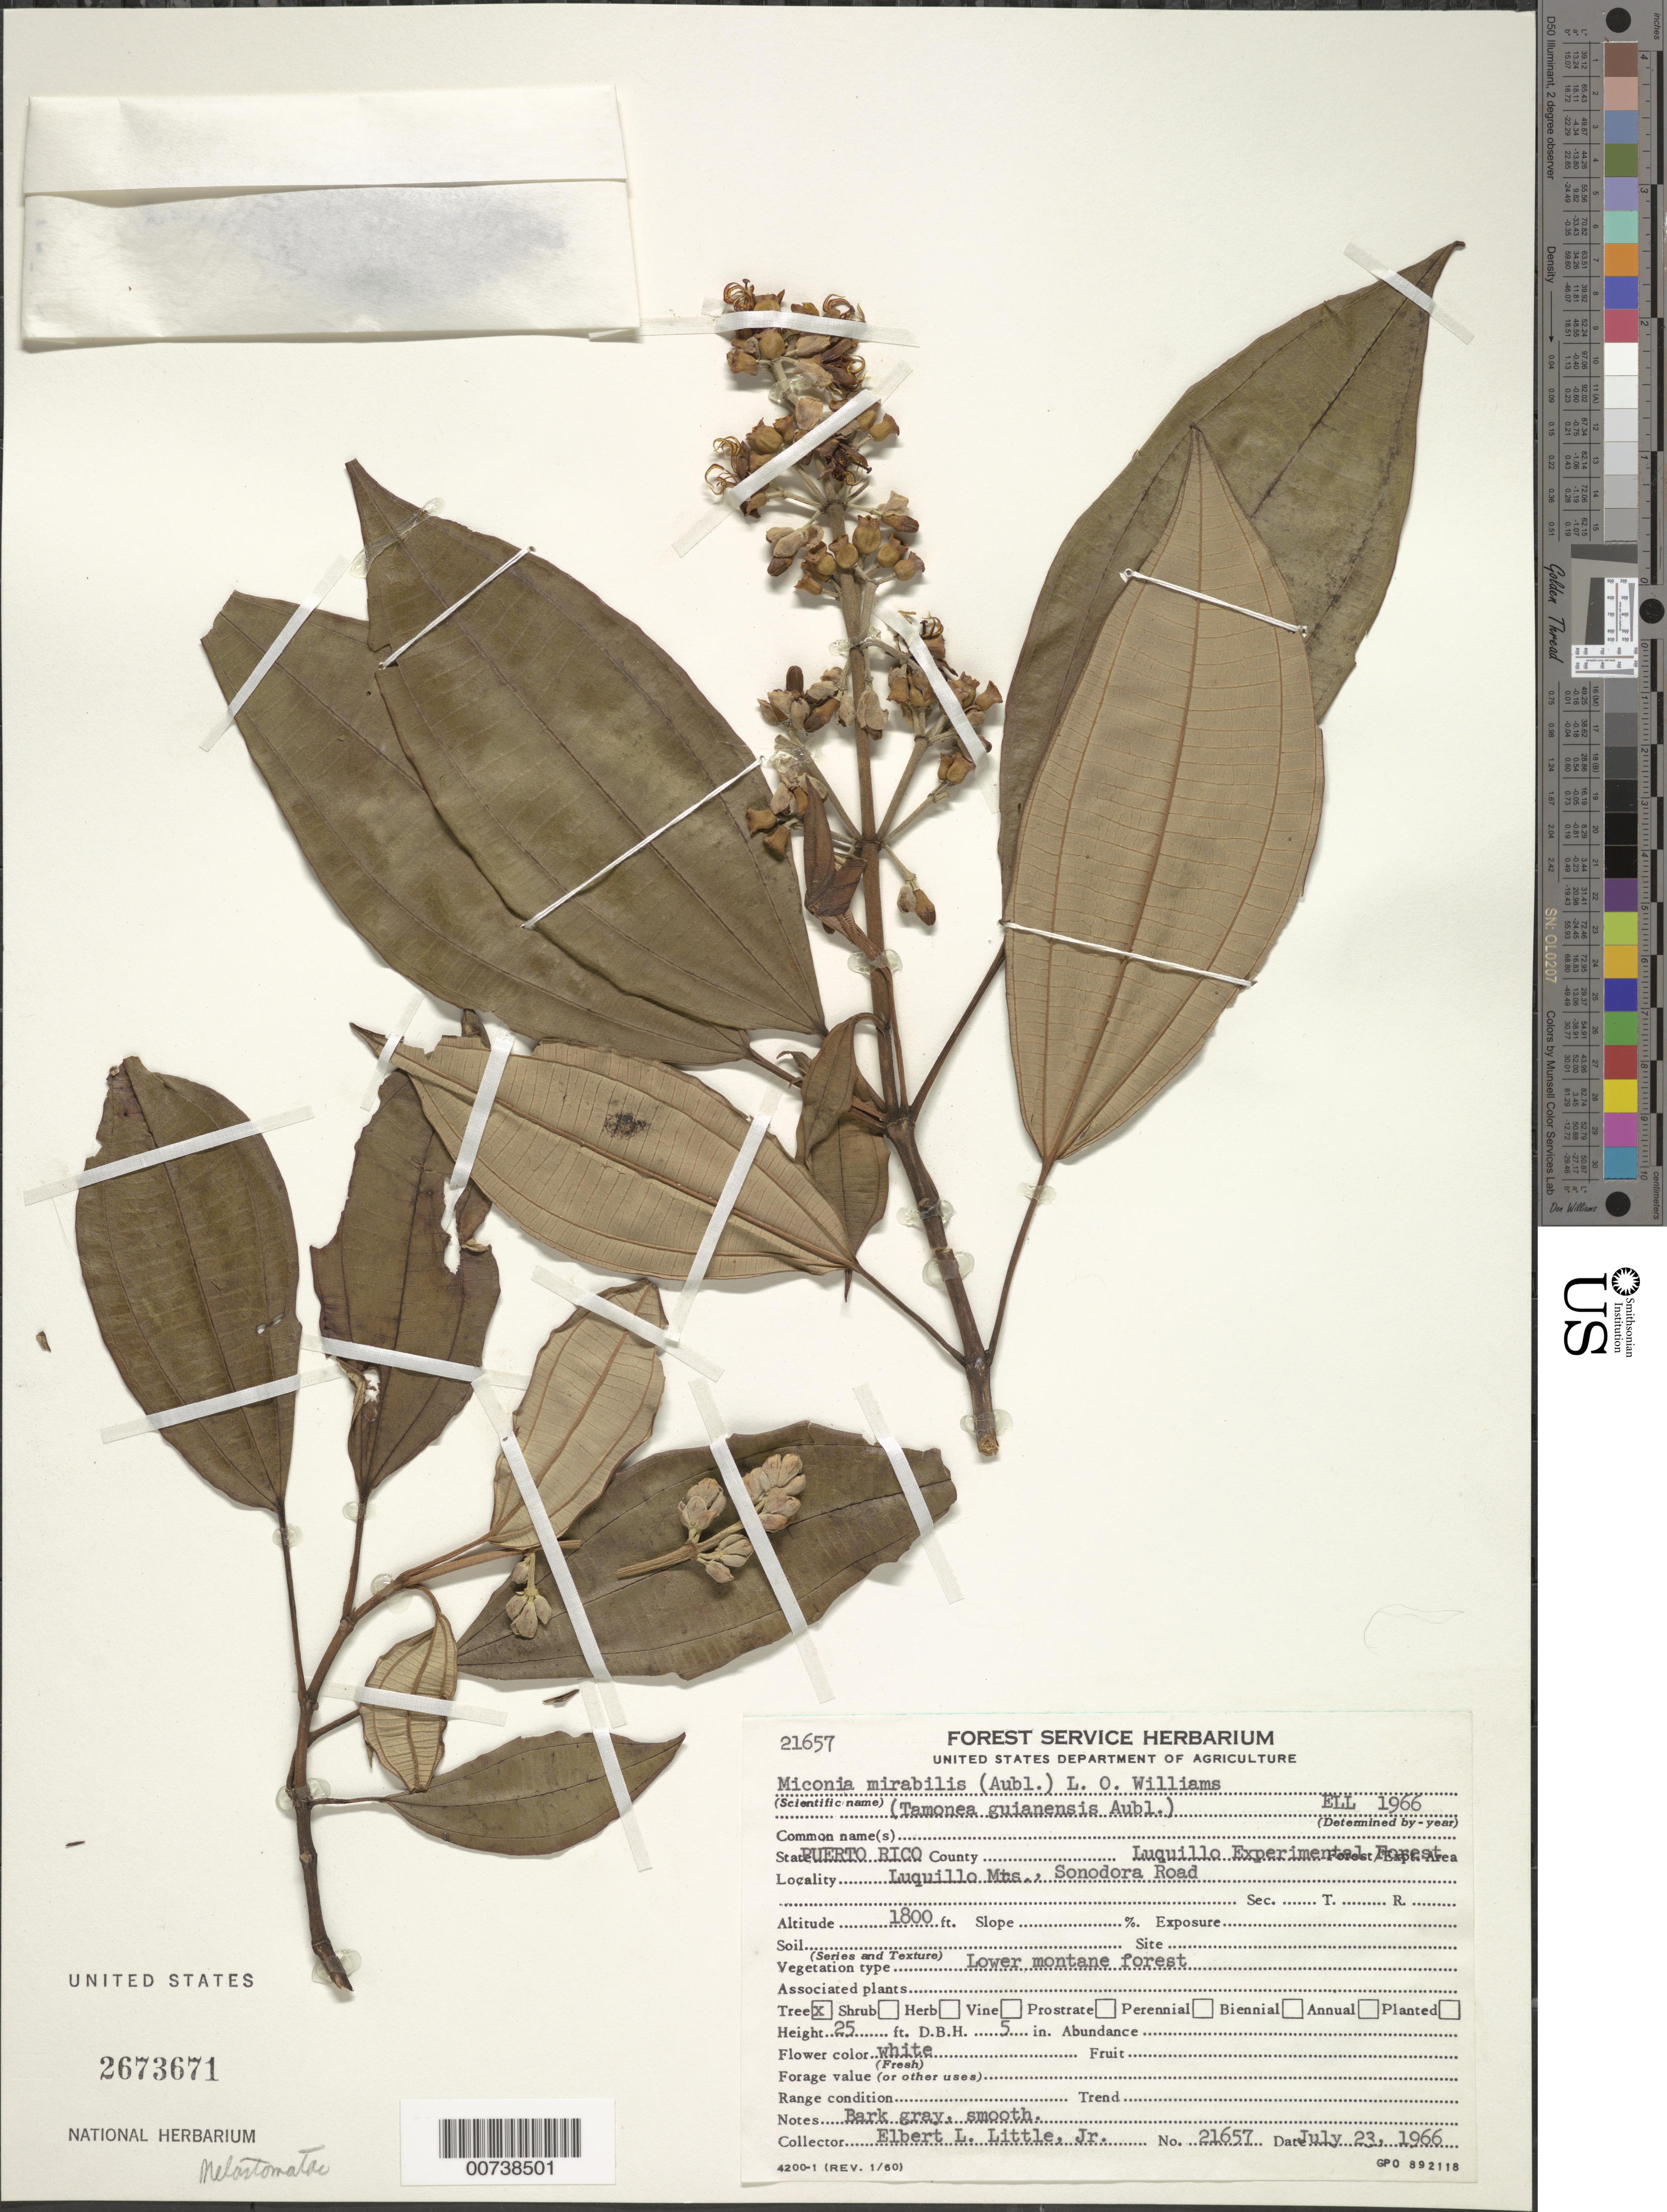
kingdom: Plantae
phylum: Tracheophyta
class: Magnoliopsida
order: Myrtales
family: Melastomataceae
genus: Miconia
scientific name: Miconia mirabilis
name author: (Aubl.) L.O. Williams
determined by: Little, Elbert L., Jr., (FSSR), United States Department of Agriculture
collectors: E. L. Little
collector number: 21657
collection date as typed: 23 Jul 1966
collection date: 1966-07-23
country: Puerto Rico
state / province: Luquillo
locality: Luquillo Experimental Forest, Sonodora Road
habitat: Lower montane forest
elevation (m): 549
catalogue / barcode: US 2673671